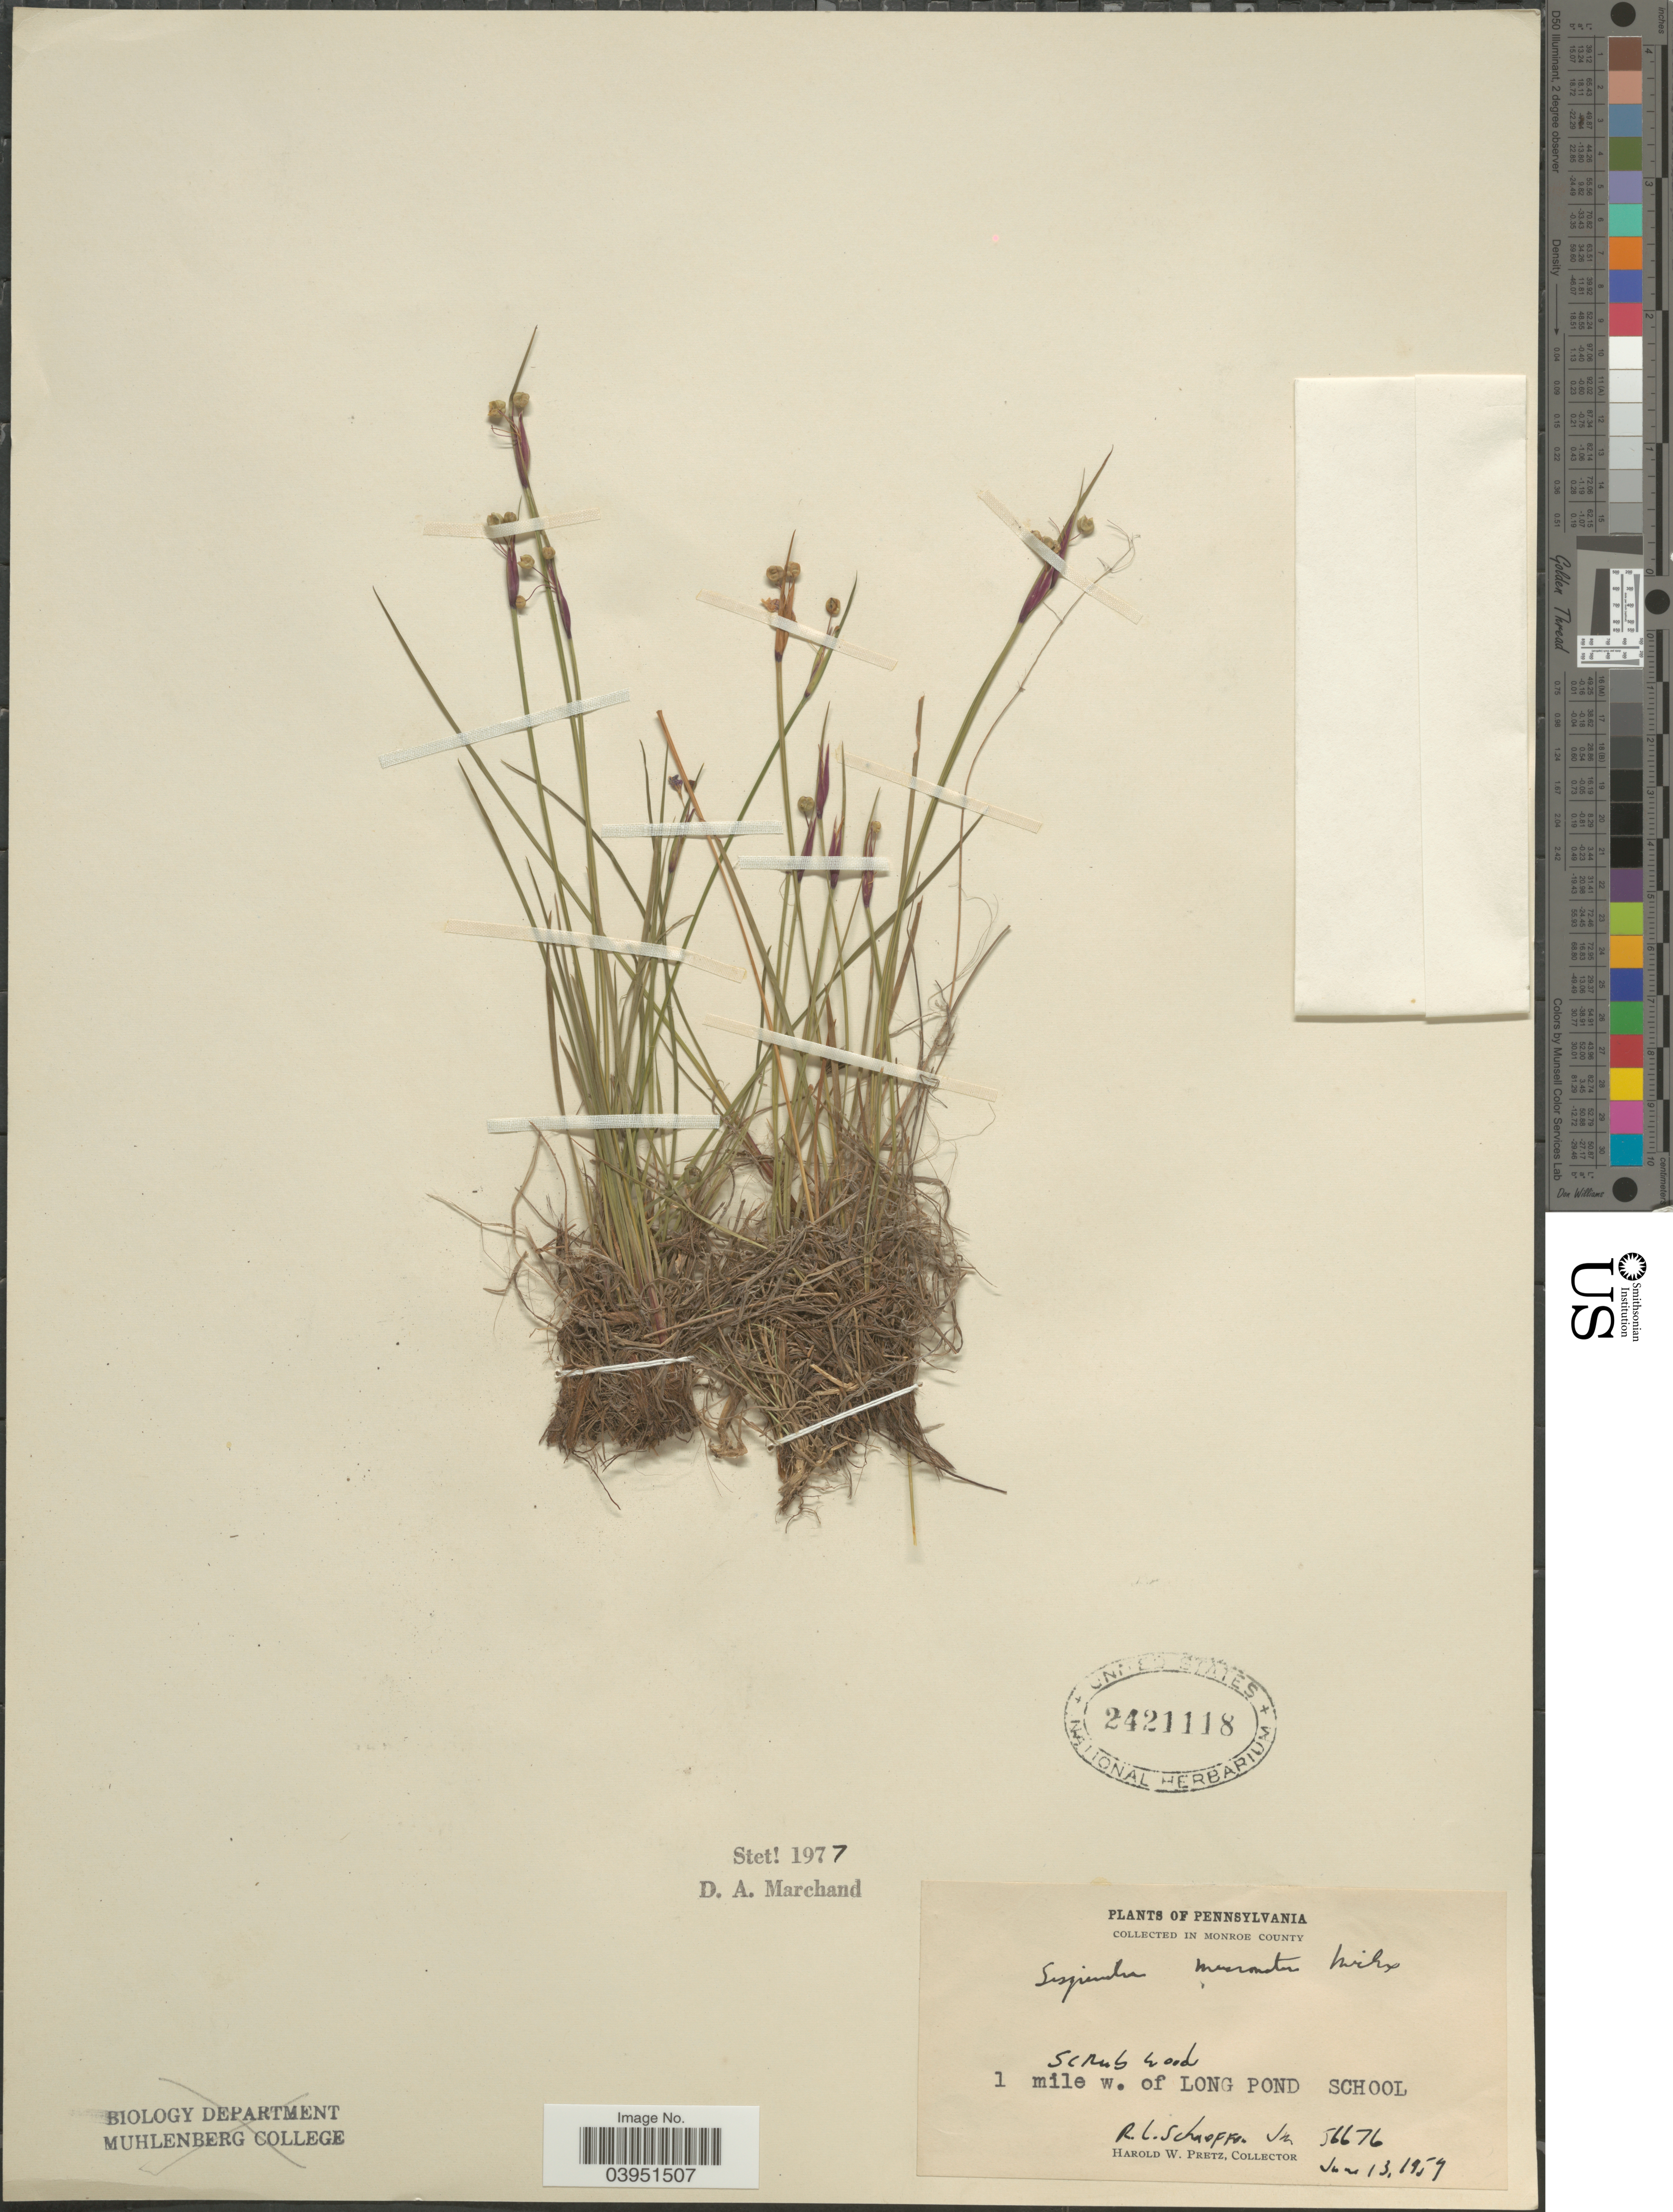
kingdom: Plantae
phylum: Tracheophyta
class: Liliopsida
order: Asparagales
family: Iridaceae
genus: Sisyrinchium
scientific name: Sisyrinchium mucronatum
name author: Michx.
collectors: H. W. Pretz & R. L. Schaeffer Jr.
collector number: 56676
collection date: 1959-06-13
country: United States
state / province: Pennsylvania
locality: In Monroe County. 1 mile w. of Long Pond School.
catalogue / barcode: US 2421118